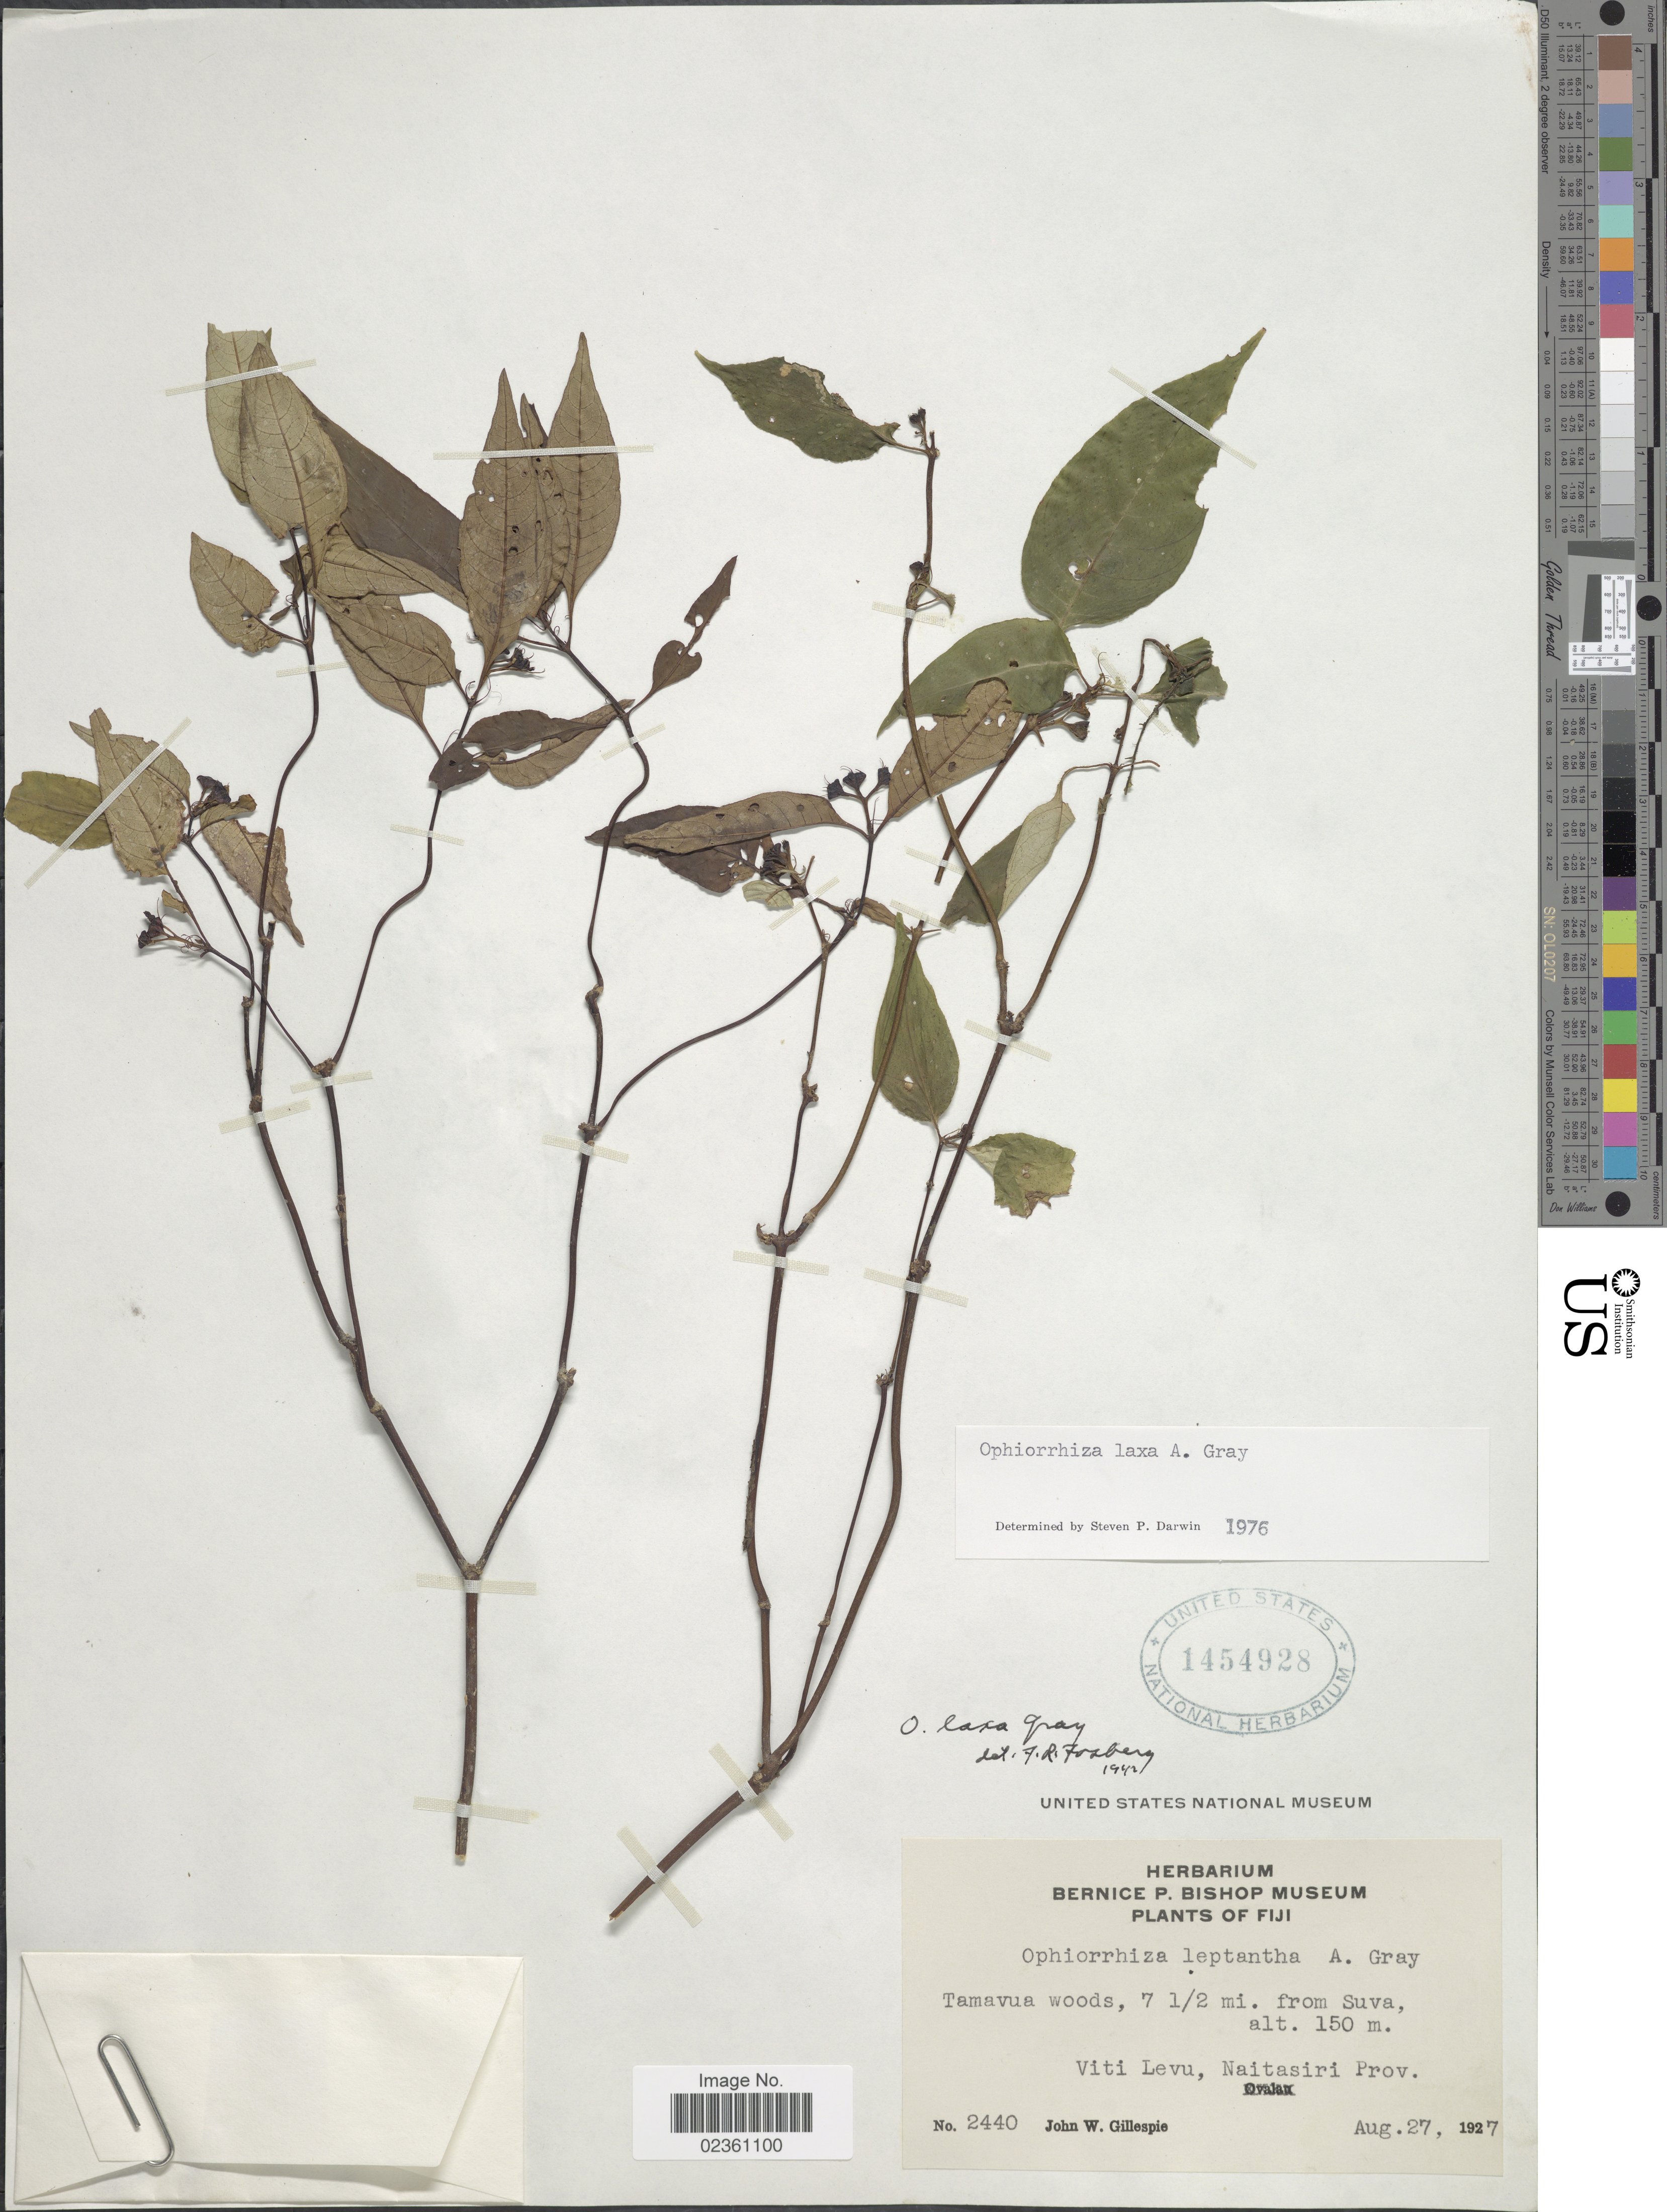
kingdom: Plantae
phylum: Tracheophyta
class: Magnoliopsida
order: Gentianales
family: Rubiaceae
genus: Ophiorrhiza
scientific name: Ophiorrhiza laxa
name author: A. Gray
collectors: J. W. Gillespie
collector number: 2440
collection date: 1927-08-27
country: Fiji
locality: Tamavua woods, 7½ mi from Suva, Viti Levu, Naitasiri Prov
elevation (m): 150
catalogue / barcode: US 1454928